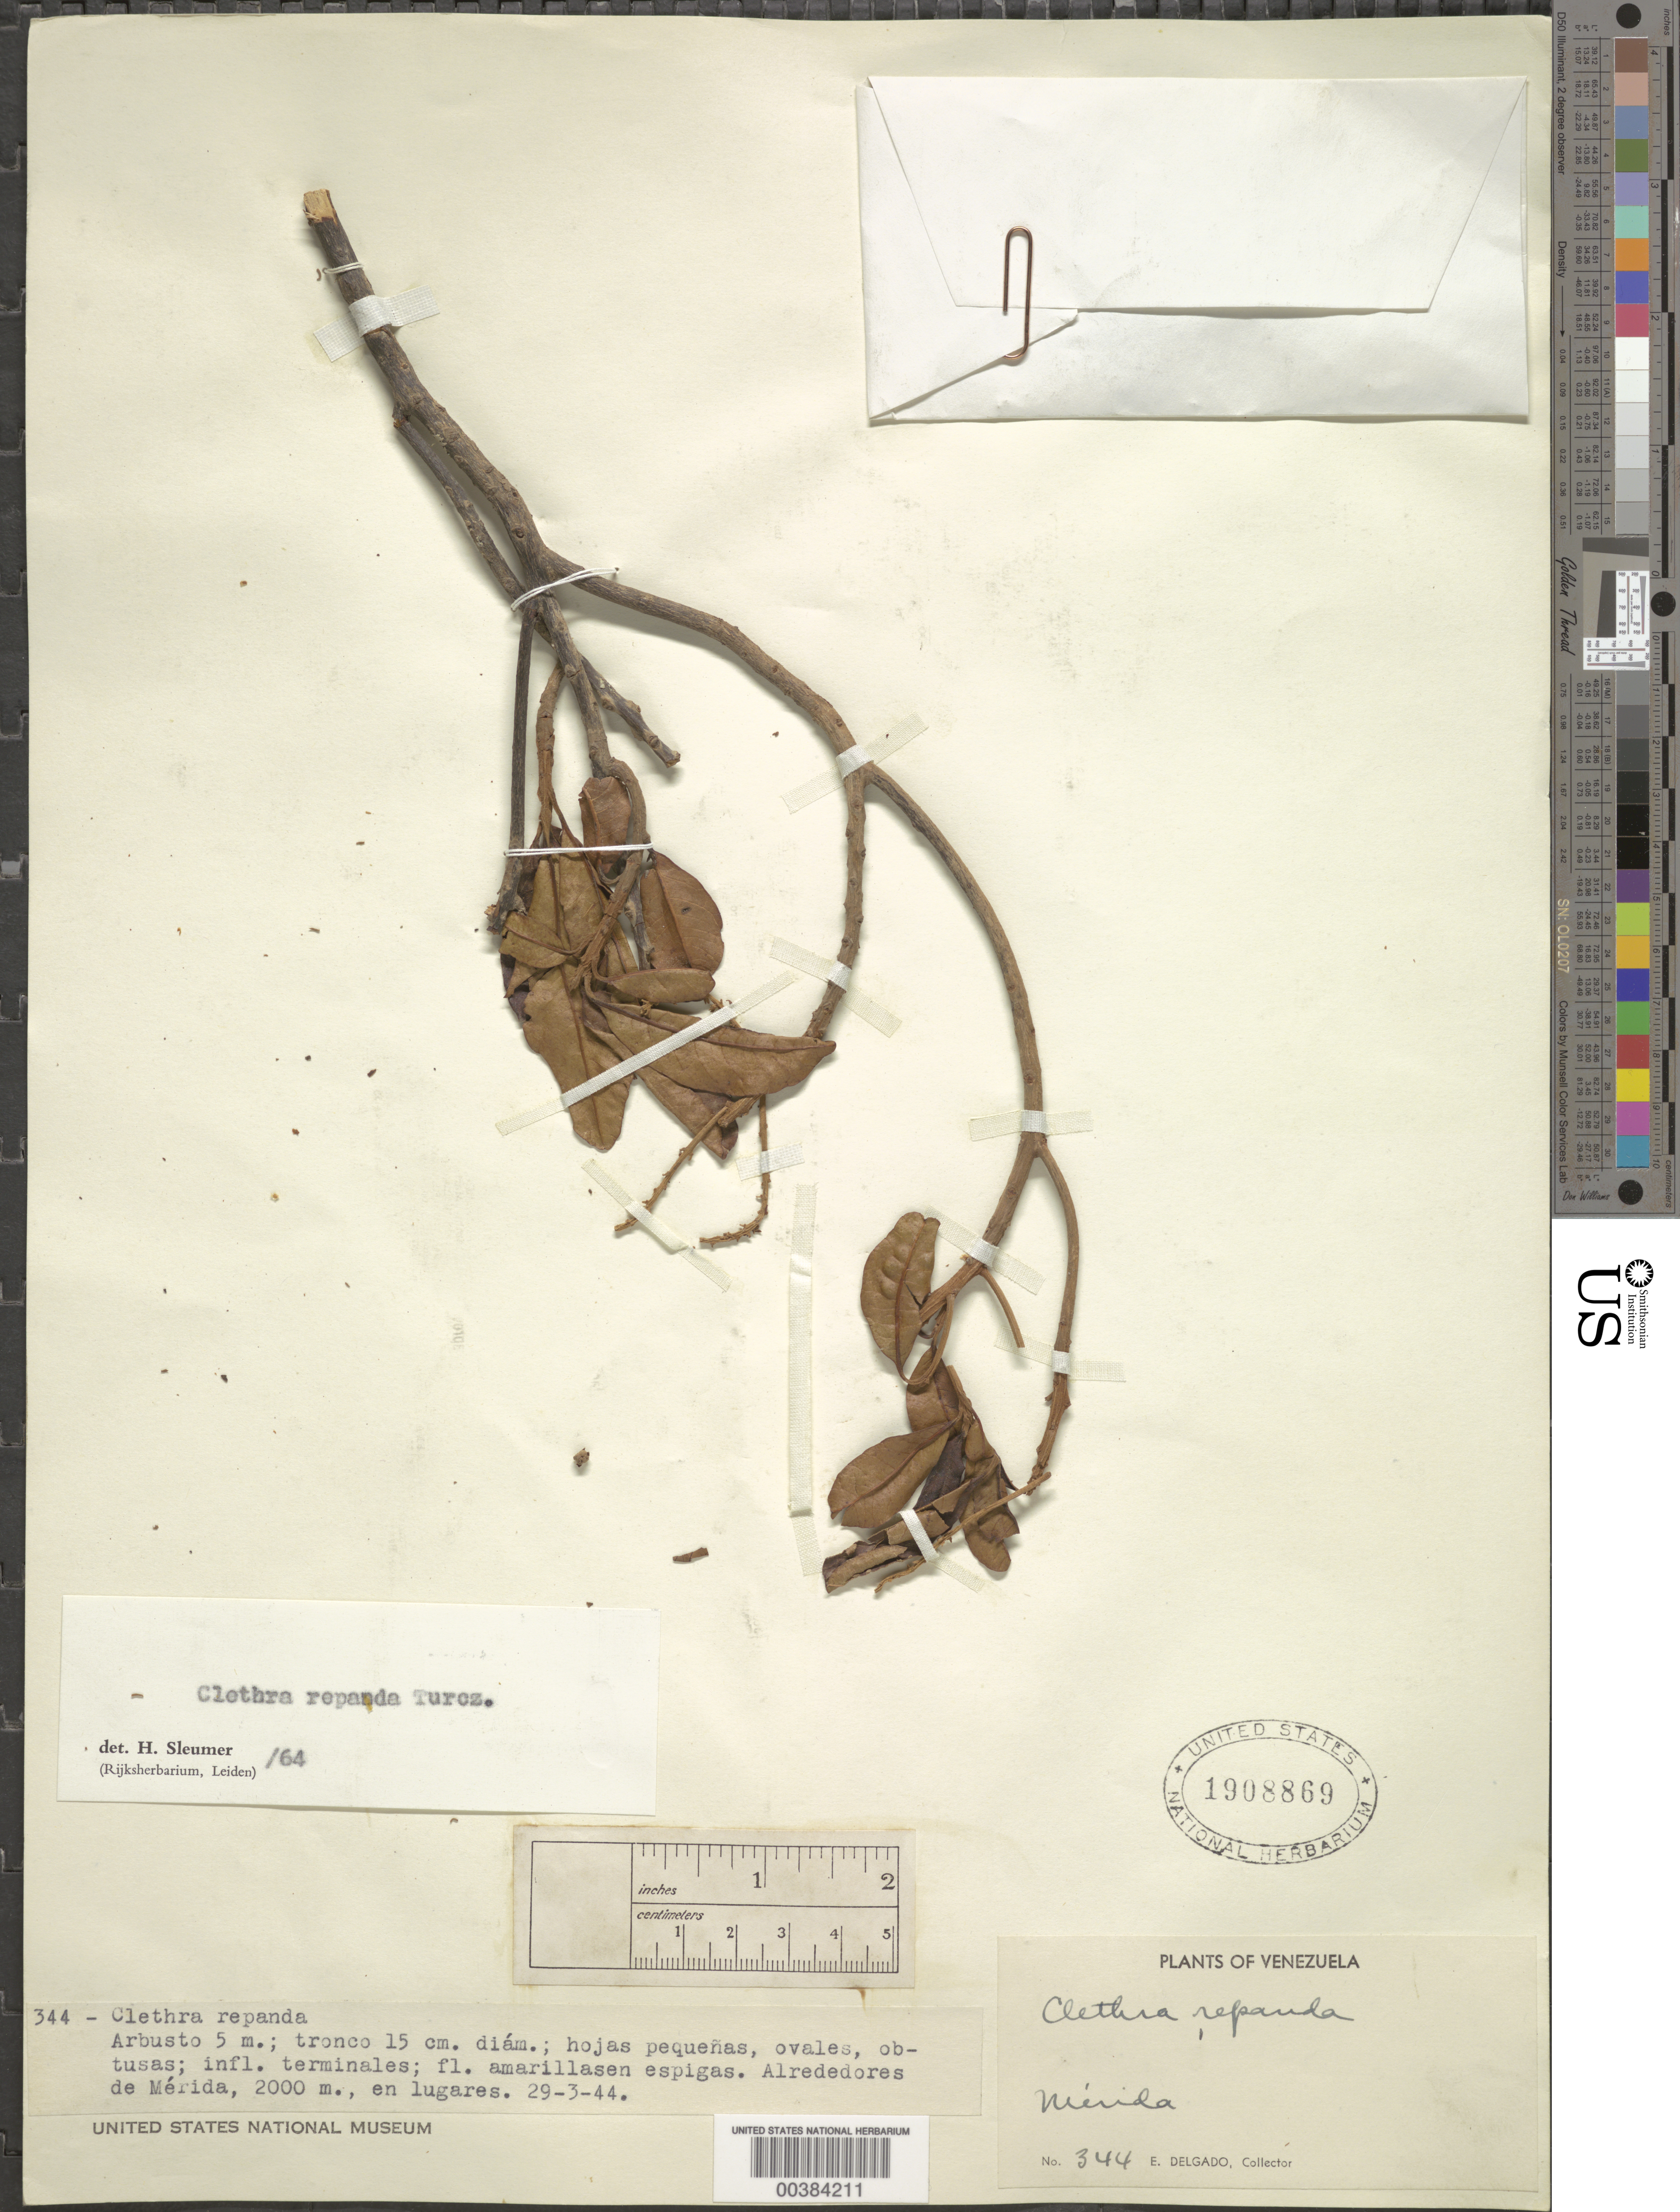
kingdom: Plantae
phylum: Tracheophyta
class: Magnoliopsida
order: Ericales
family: Clethraceae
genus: Clethra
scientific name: Clethra repanda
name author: Turcz.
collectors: E. Delgado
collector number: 344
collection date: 1944-03-29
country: Venezuela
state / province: Mérida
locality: Alrededores de Mérida.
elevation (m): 2000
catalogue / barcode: US 1908869